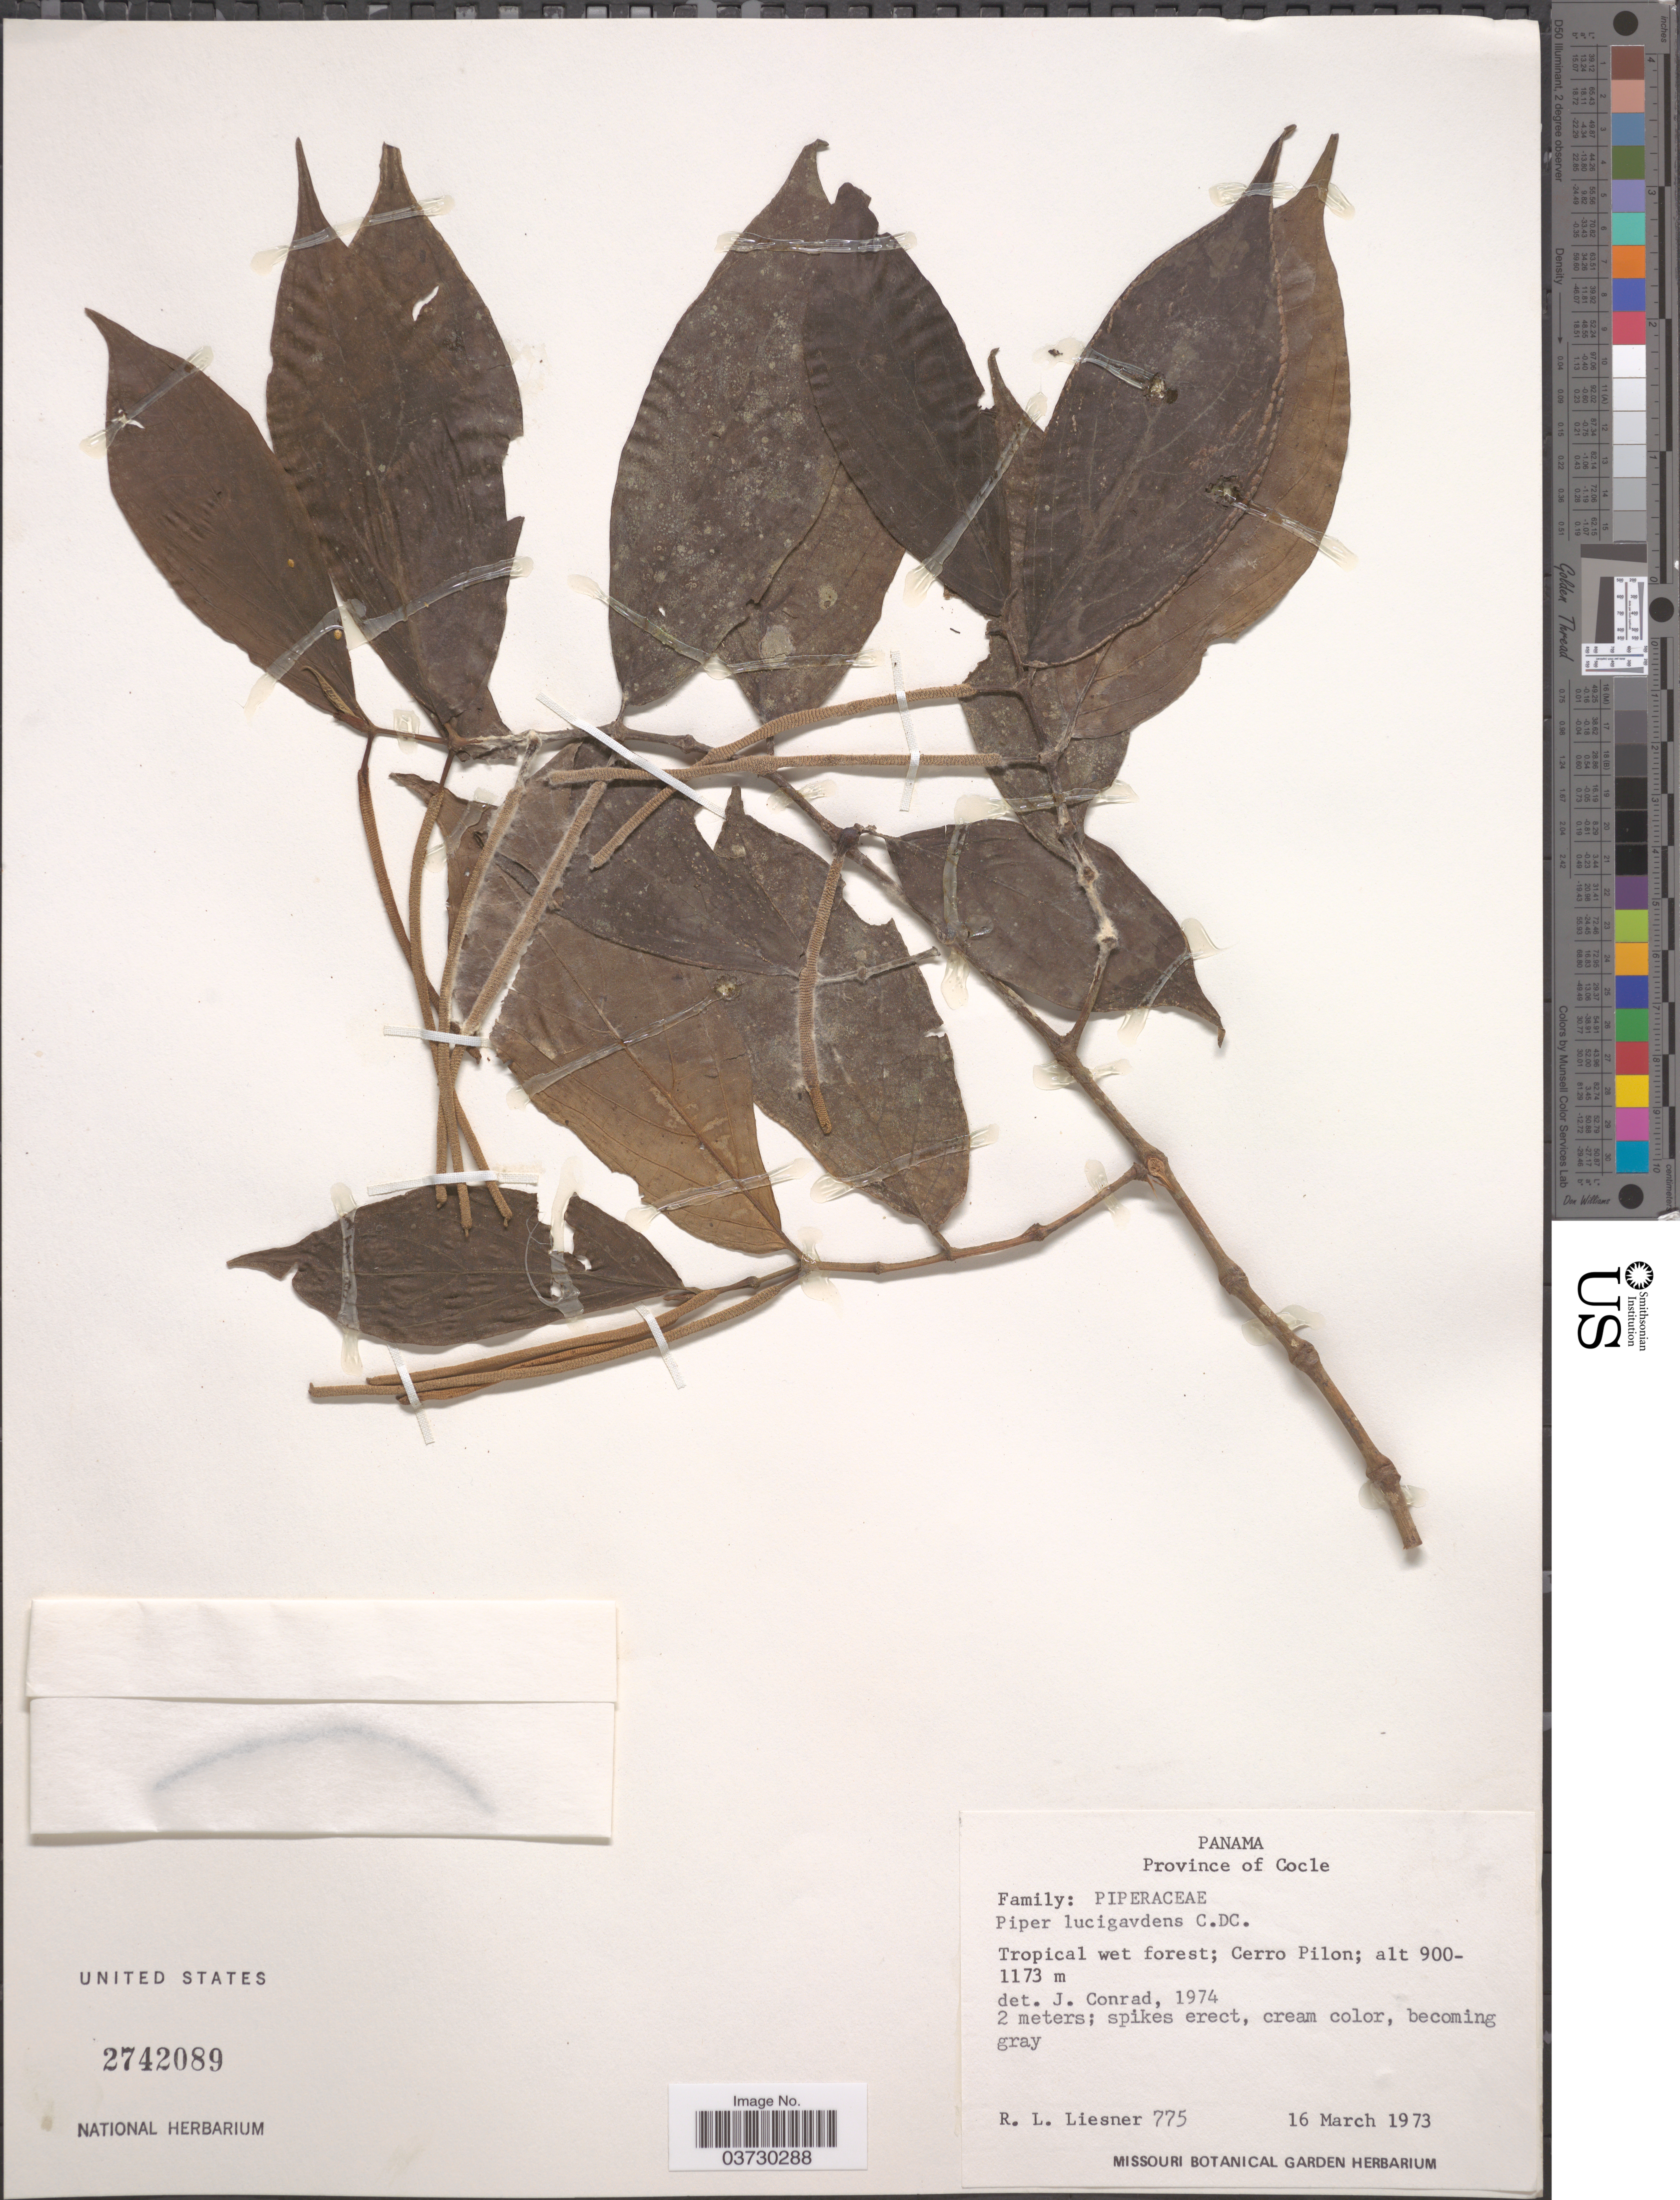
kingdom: Plantae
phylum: Tracheophyta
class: Magnoliopsida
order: Piperales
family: Piperaceae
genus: Piper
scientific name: Piper luciguadens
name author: C. DC.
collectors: R. L. Liesner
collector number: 775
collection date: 1973-03-16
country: Panama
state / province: Cocle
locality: Cerro Pilon.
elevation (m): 900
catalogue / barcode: US 2742089